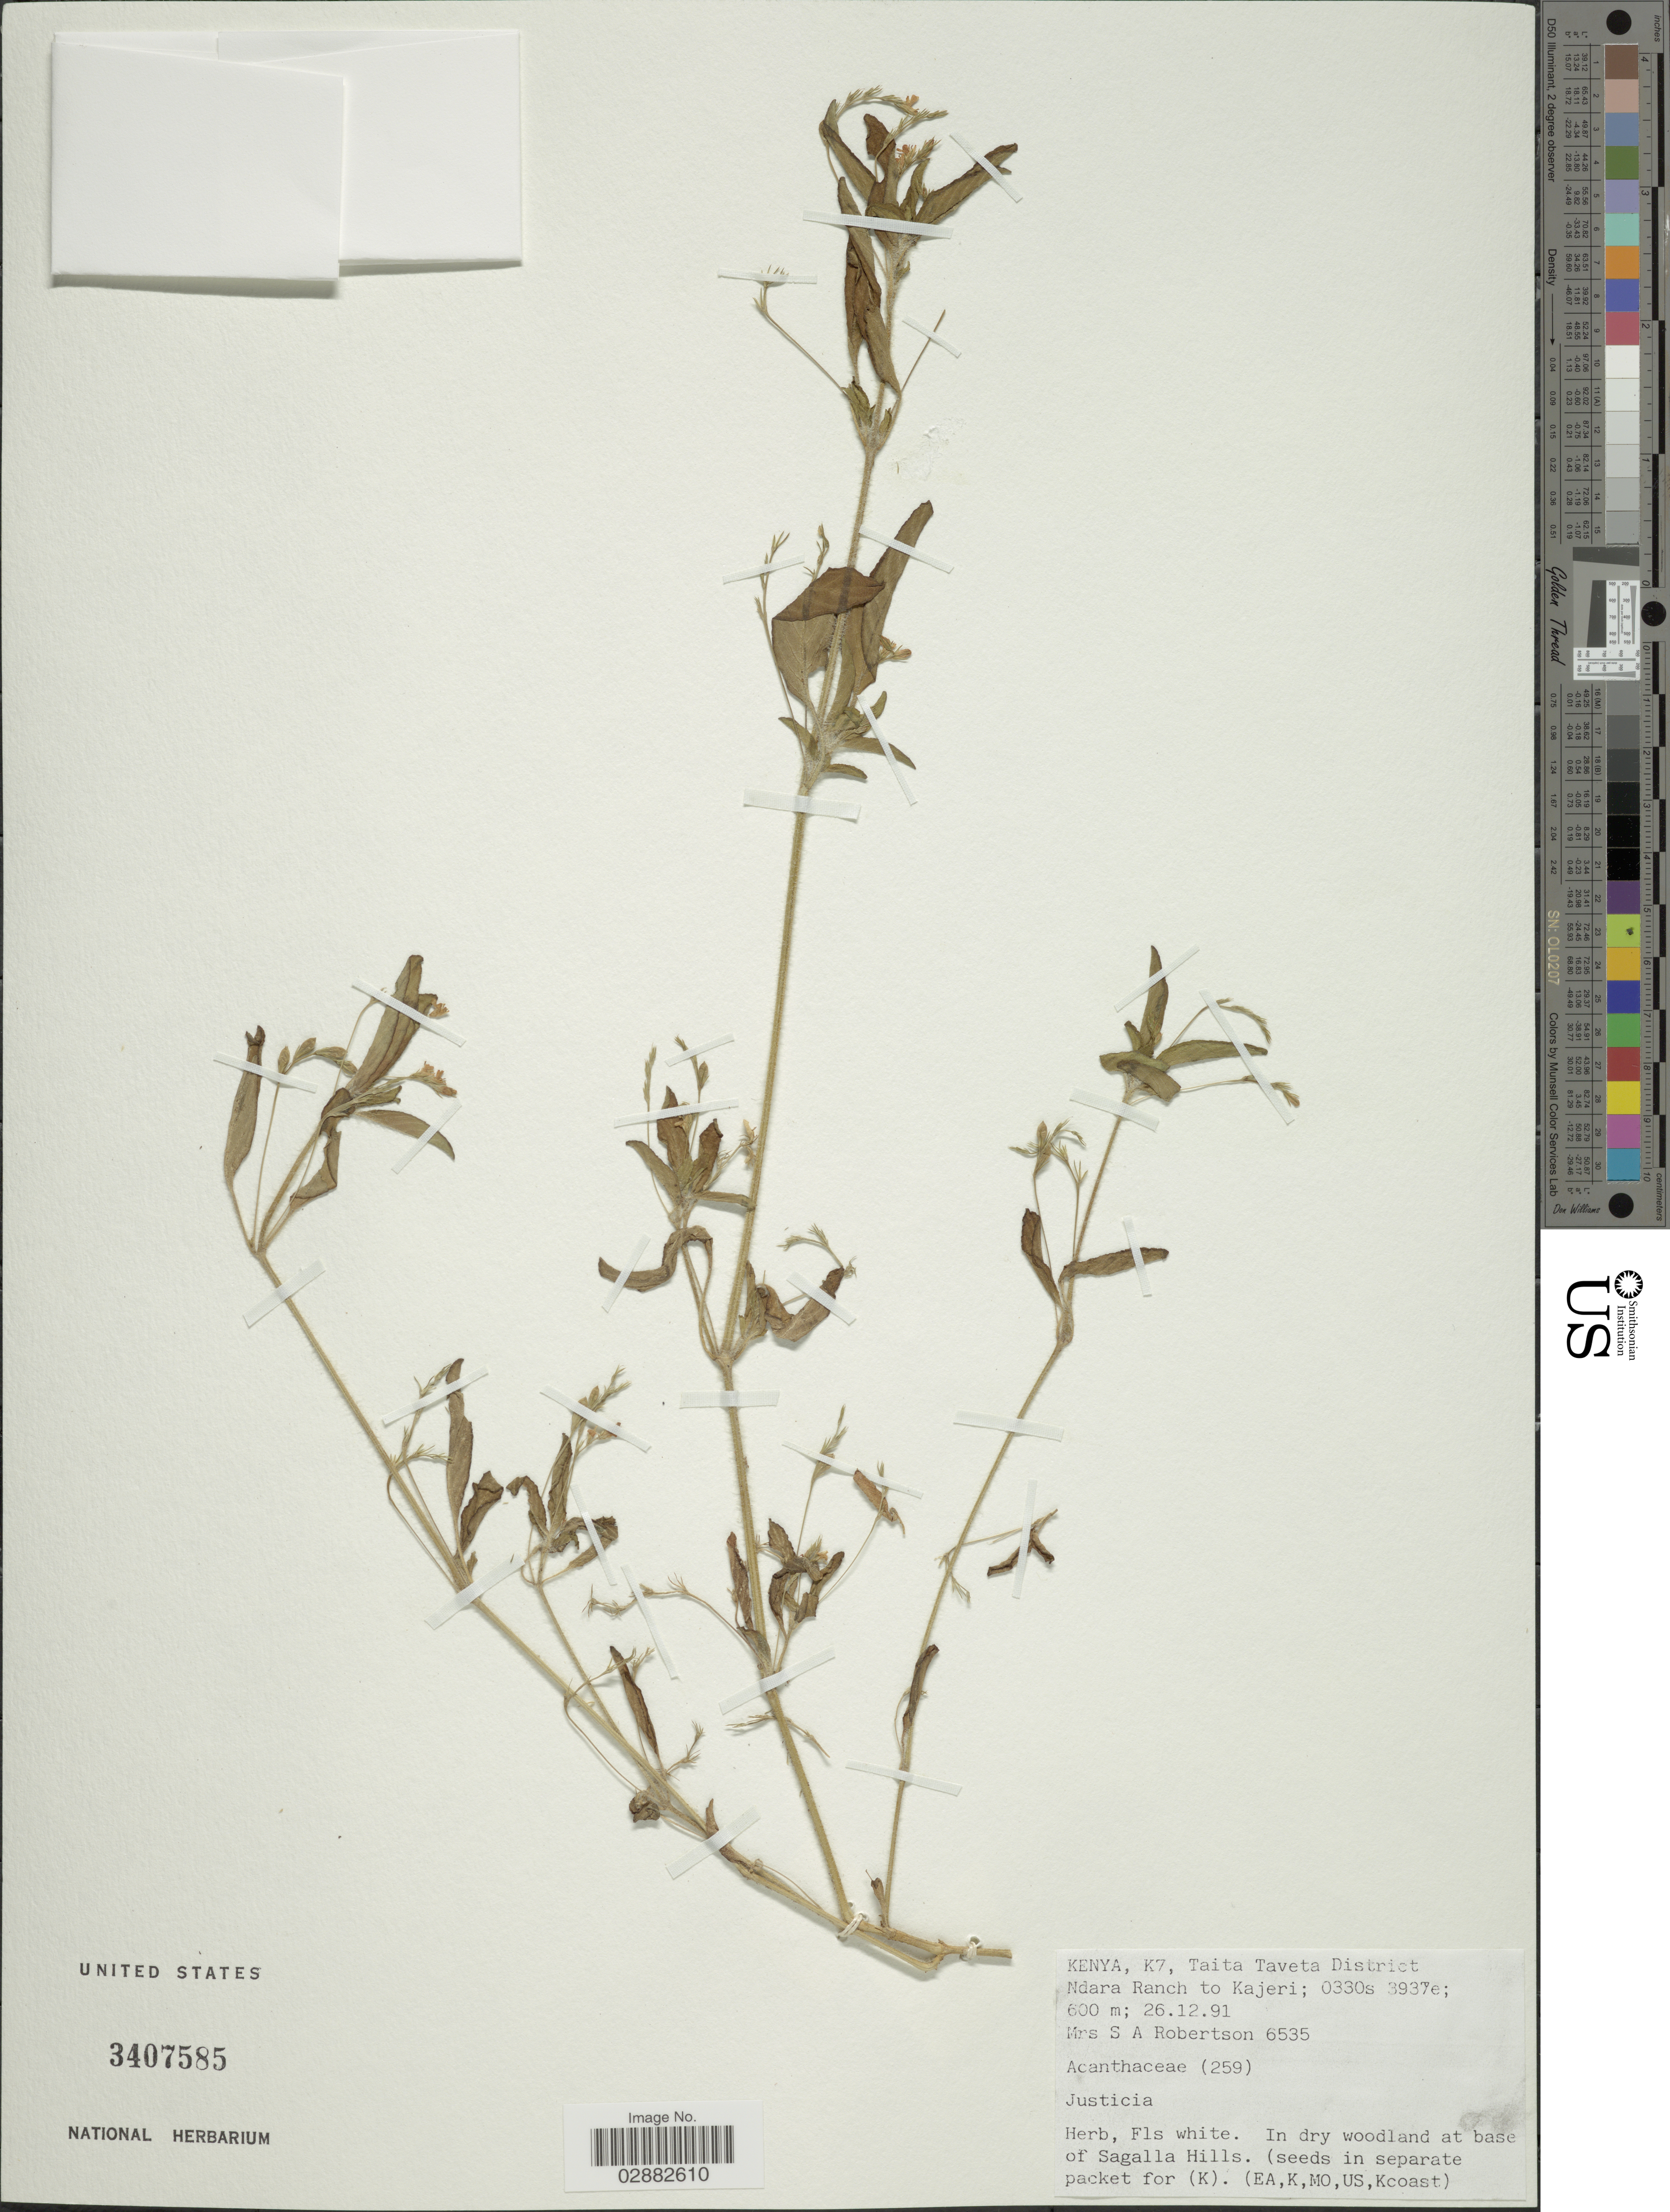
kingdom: Plantae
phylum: Tracheophyta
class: Magnoliopsida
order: Lamiales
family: Acanthaceae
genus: Justicia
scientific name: Justicia sp.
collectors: S. Robertson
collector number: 6535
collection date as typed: Transcribed d/m/y: 26/12/91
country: Kenya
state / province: Taita Taveta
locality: K7, Taita Taveta District, Ndara Ranch to Kajeri.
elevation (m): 600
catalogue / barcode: US 3407585